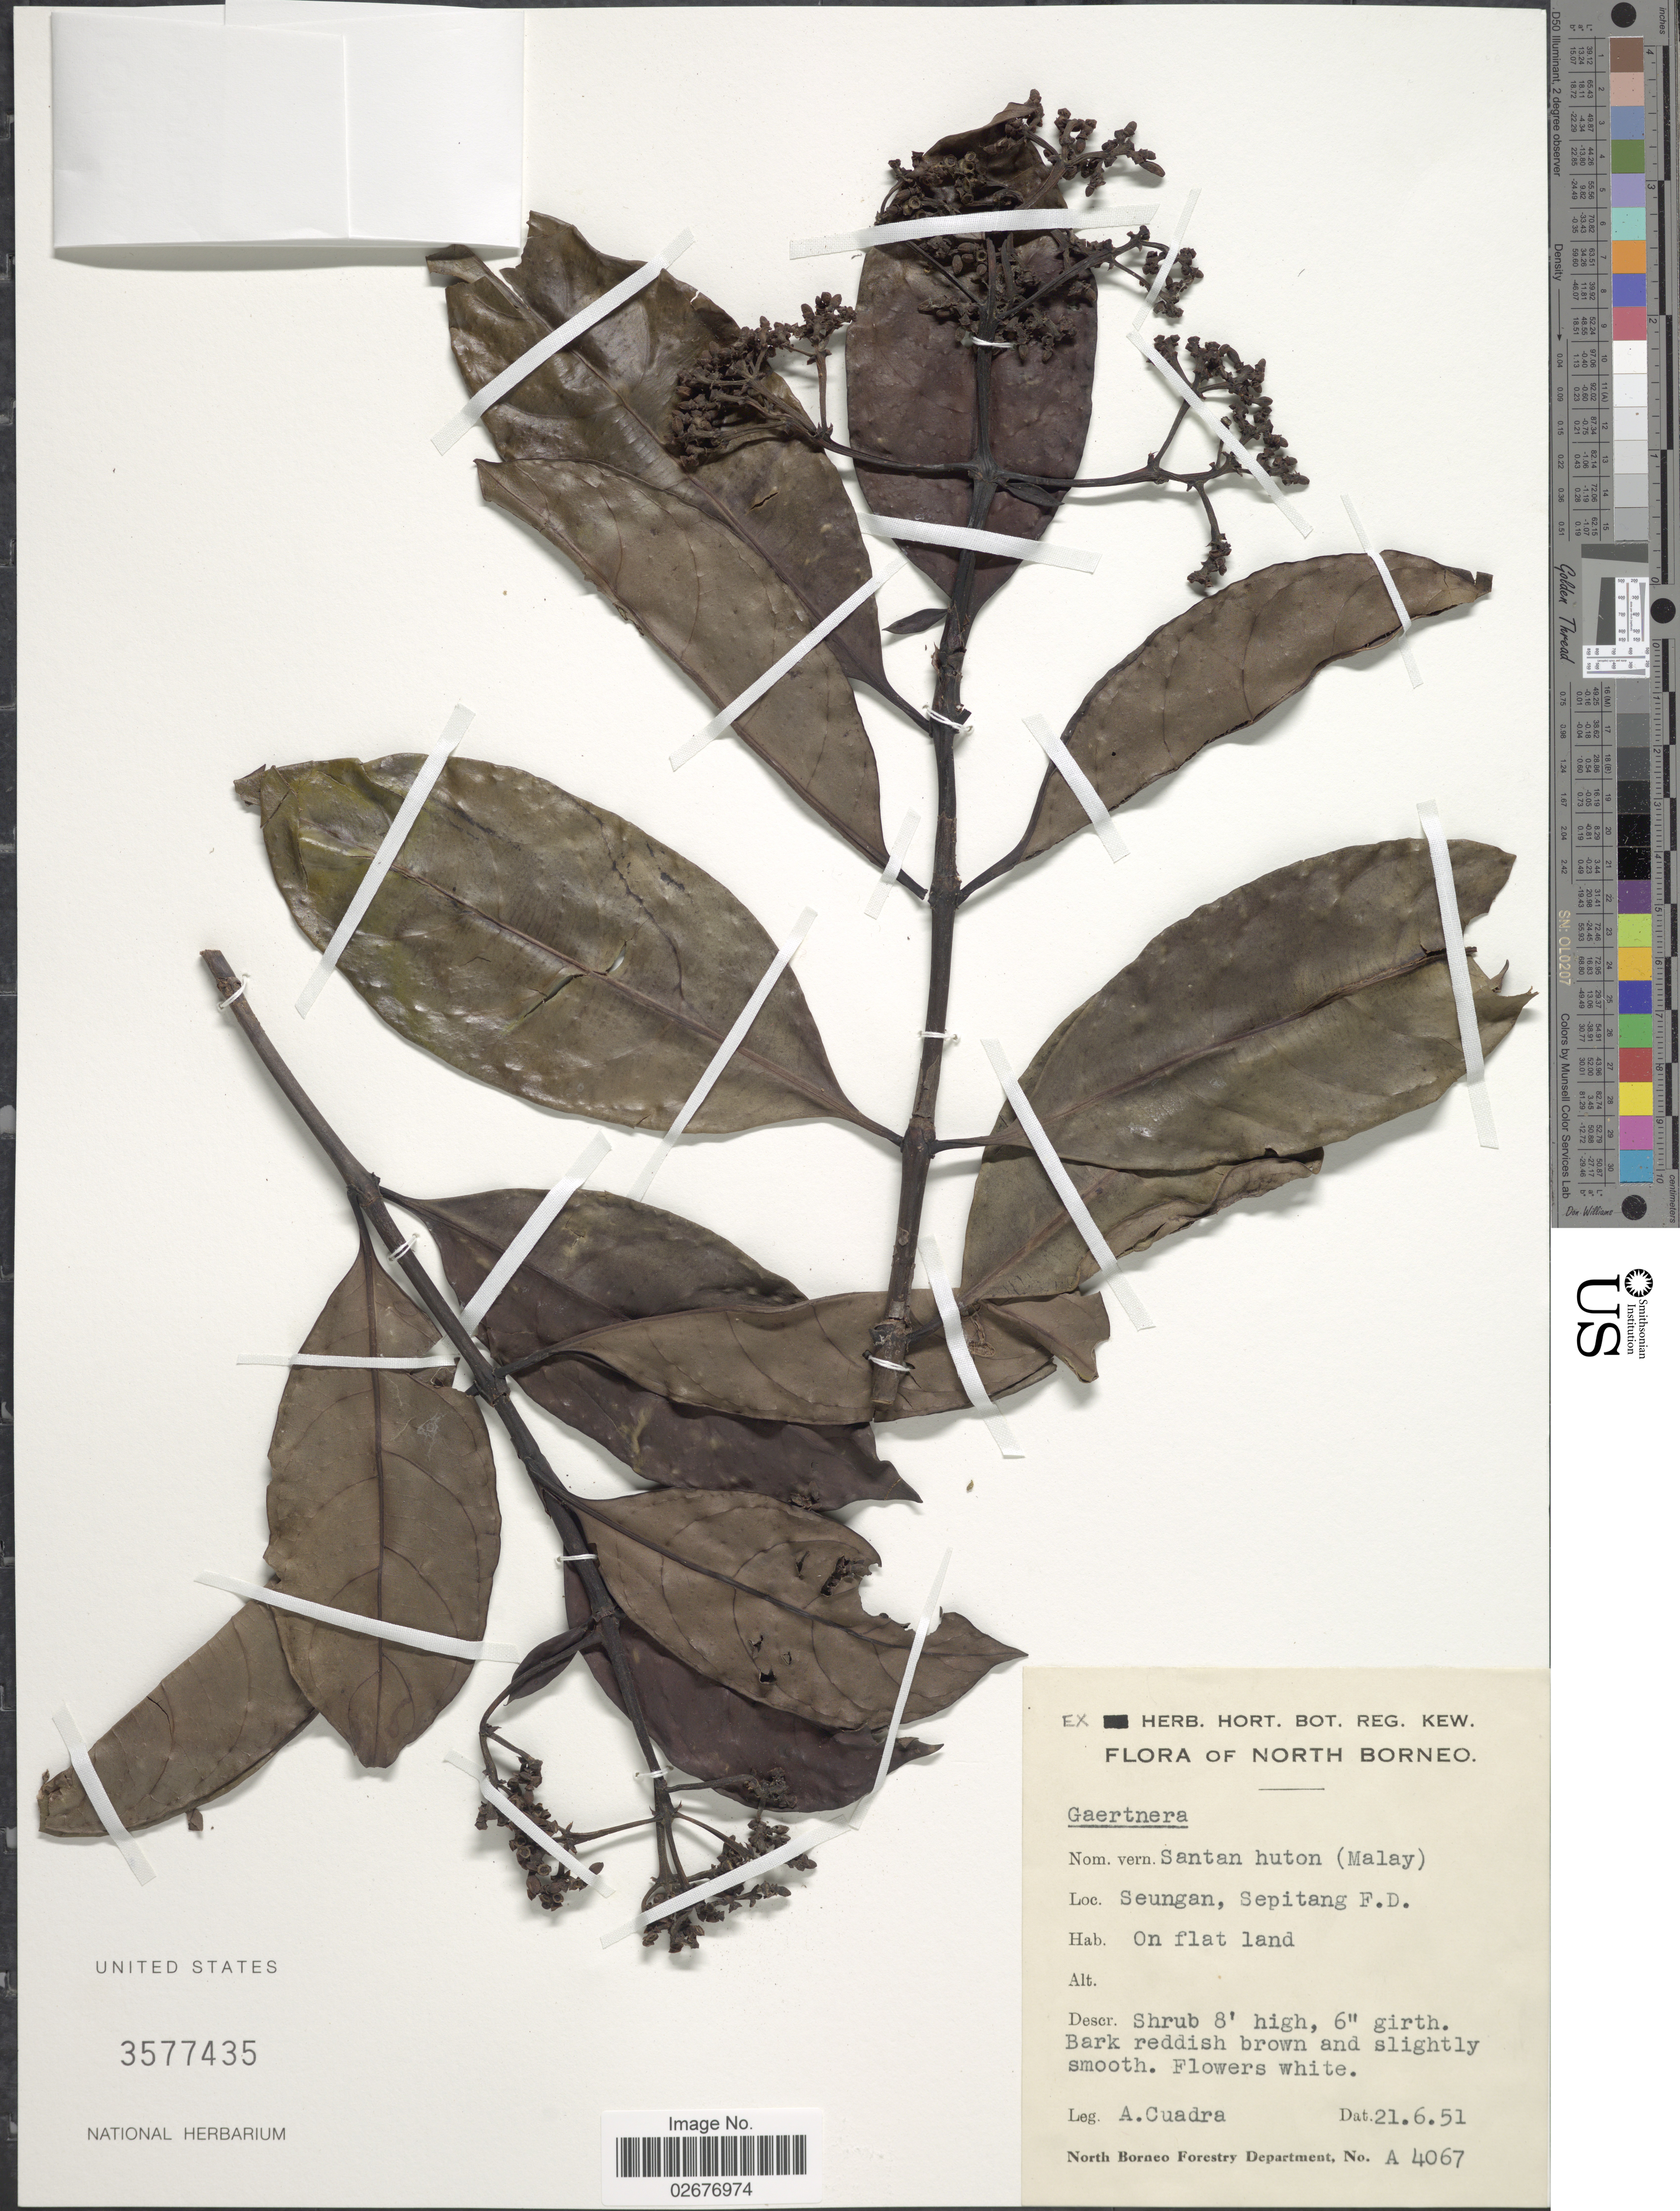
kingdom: Plantae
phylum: Tracheophyta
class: Magnoliopsida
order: Gentianales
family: Rubiaceae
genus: Gaertnera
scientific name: Gaertnera sp.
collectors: A. Cuadra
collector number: A4067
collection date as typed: Transcribed d/m/y: 21/6/51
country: Malaysia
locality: North Borneo, Seungab, Sepitang F.D., Sepitang F.D.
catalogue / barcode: US 3577435